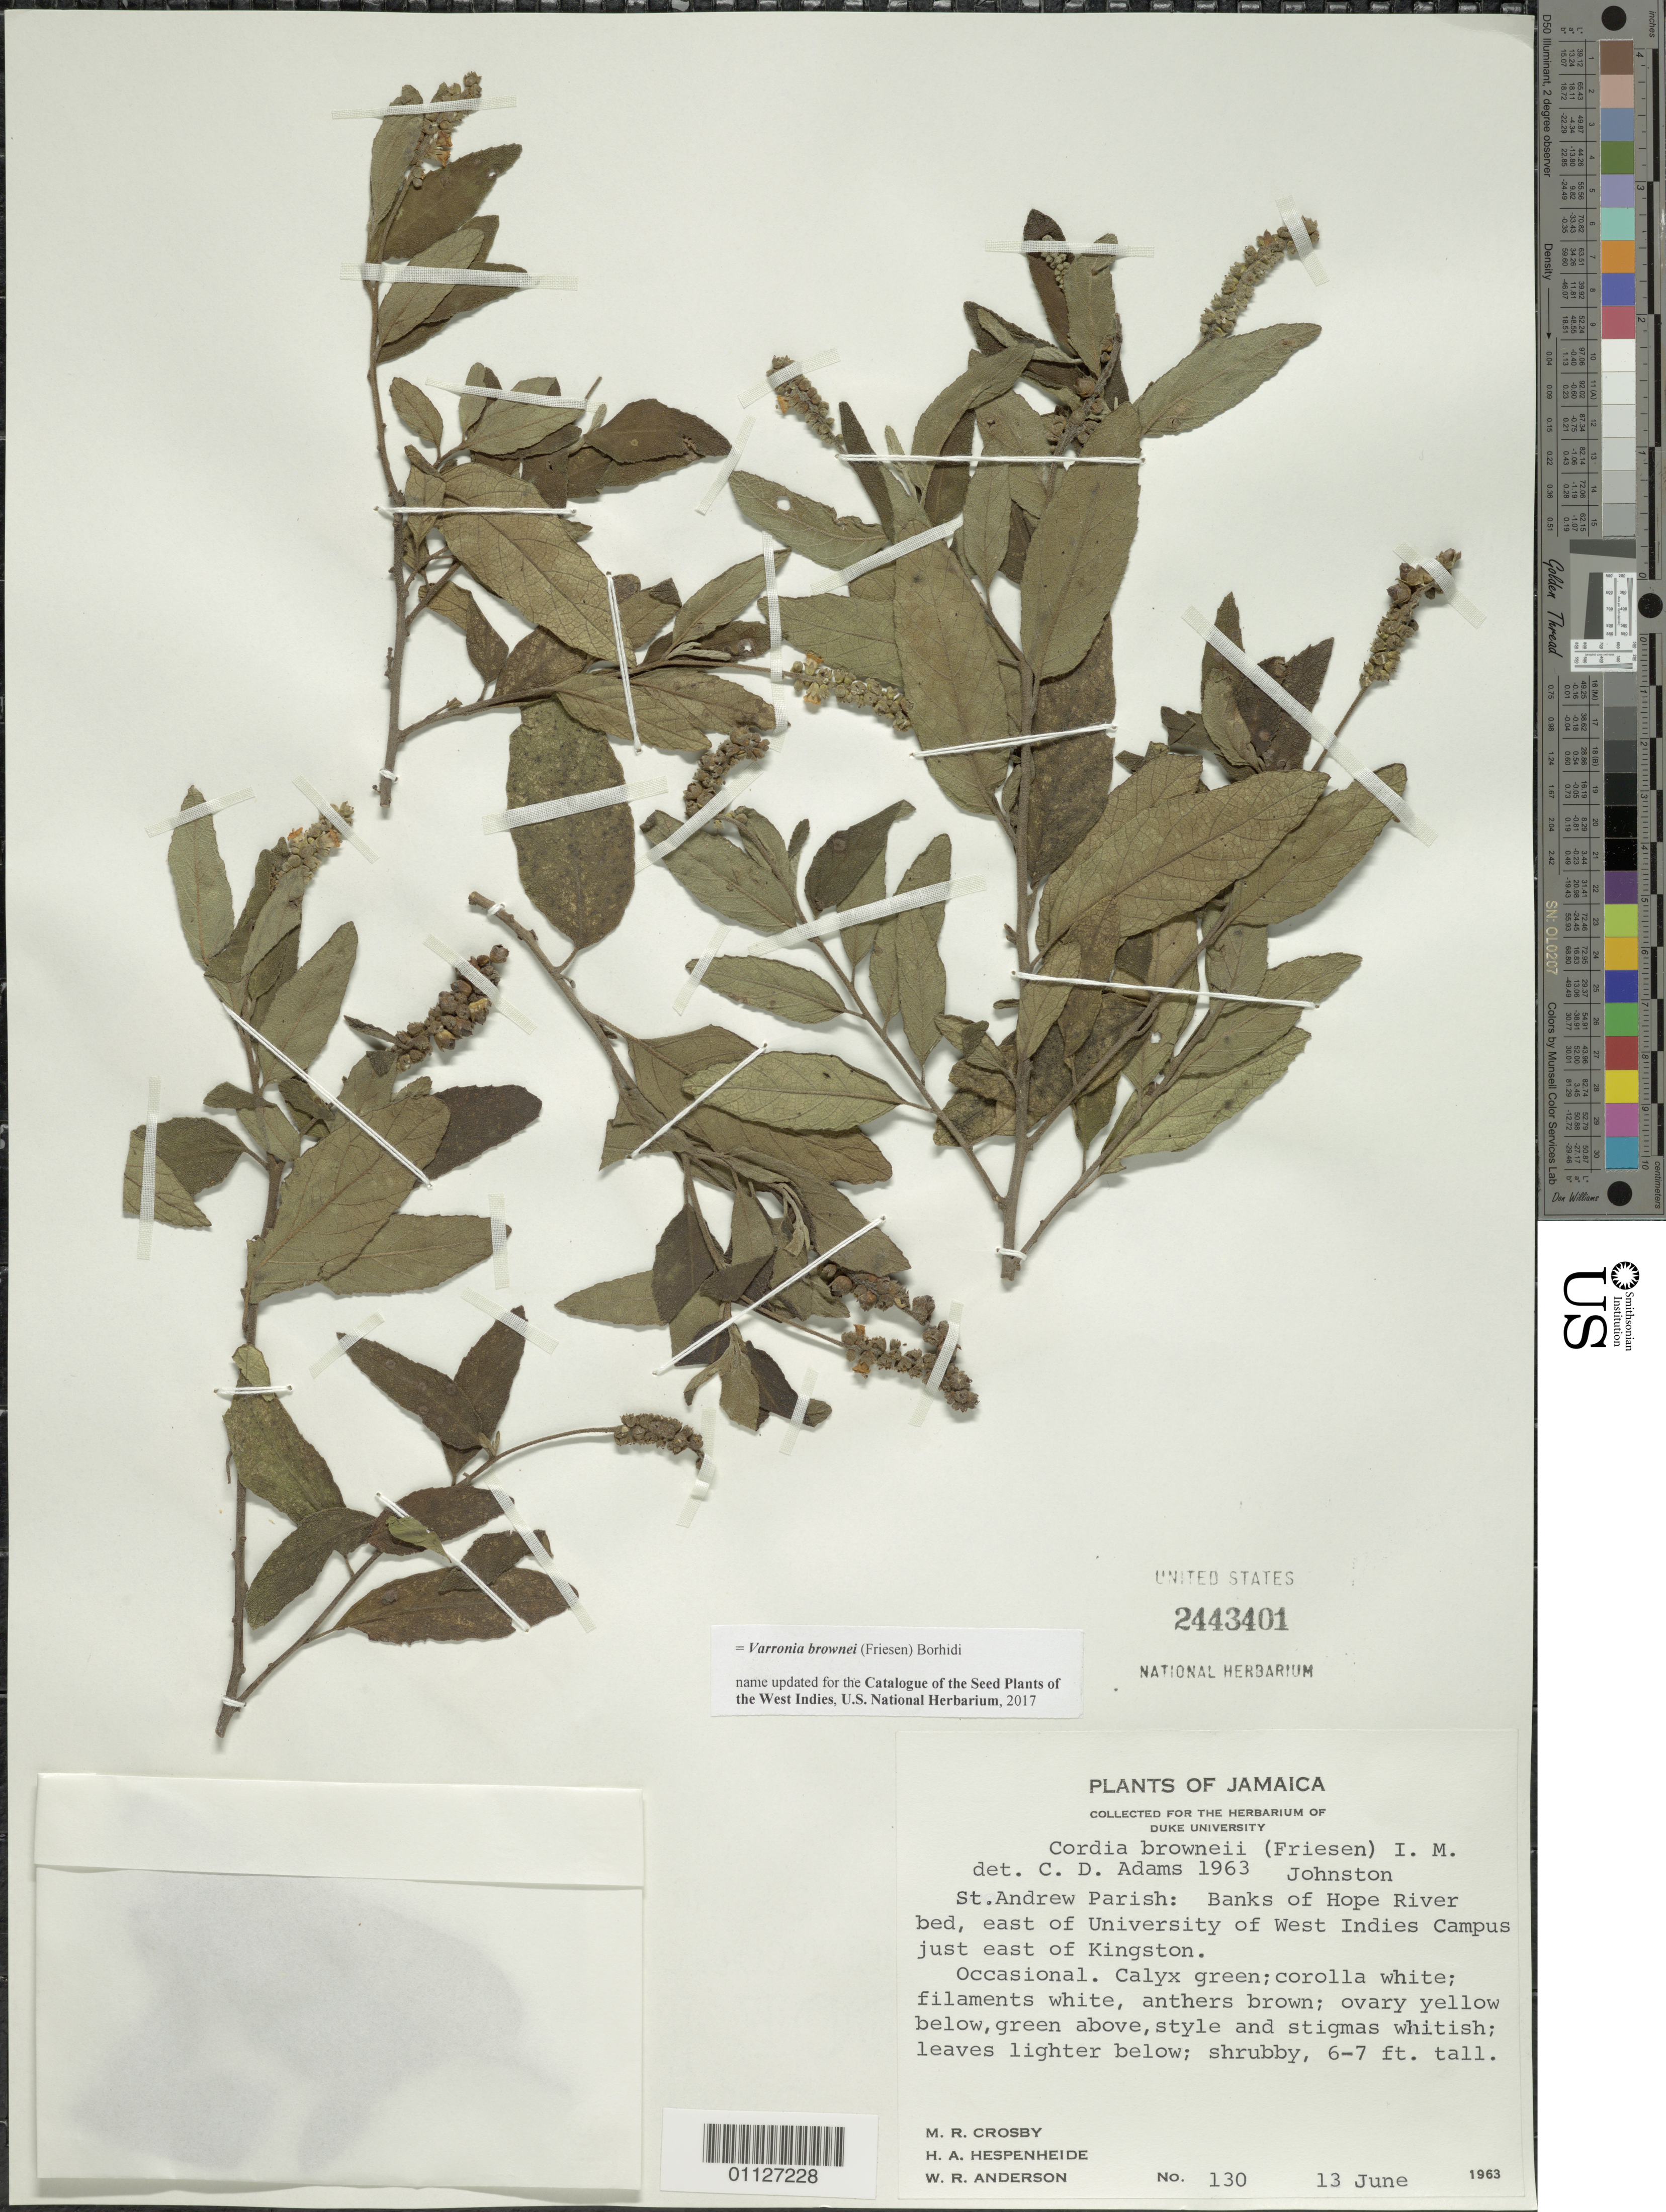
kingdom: Plantae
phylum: Tracheophyta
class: Magnoliopsida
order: Boraginales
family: Cordiaceae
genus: Varronia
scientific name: Varronia brownei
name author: (Friesen) Borhidi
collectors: M. R. Crosby, H. A. Hespenheide & W. R. Anderson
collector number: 130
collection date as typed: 13 Jun 1963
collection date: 1963-06-13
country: Jamaica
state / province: Saint Andrew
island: Jamaica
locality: banks of Hope River bed, E of University of West Indies Campus just E of Kingston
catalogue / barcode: US 2443401